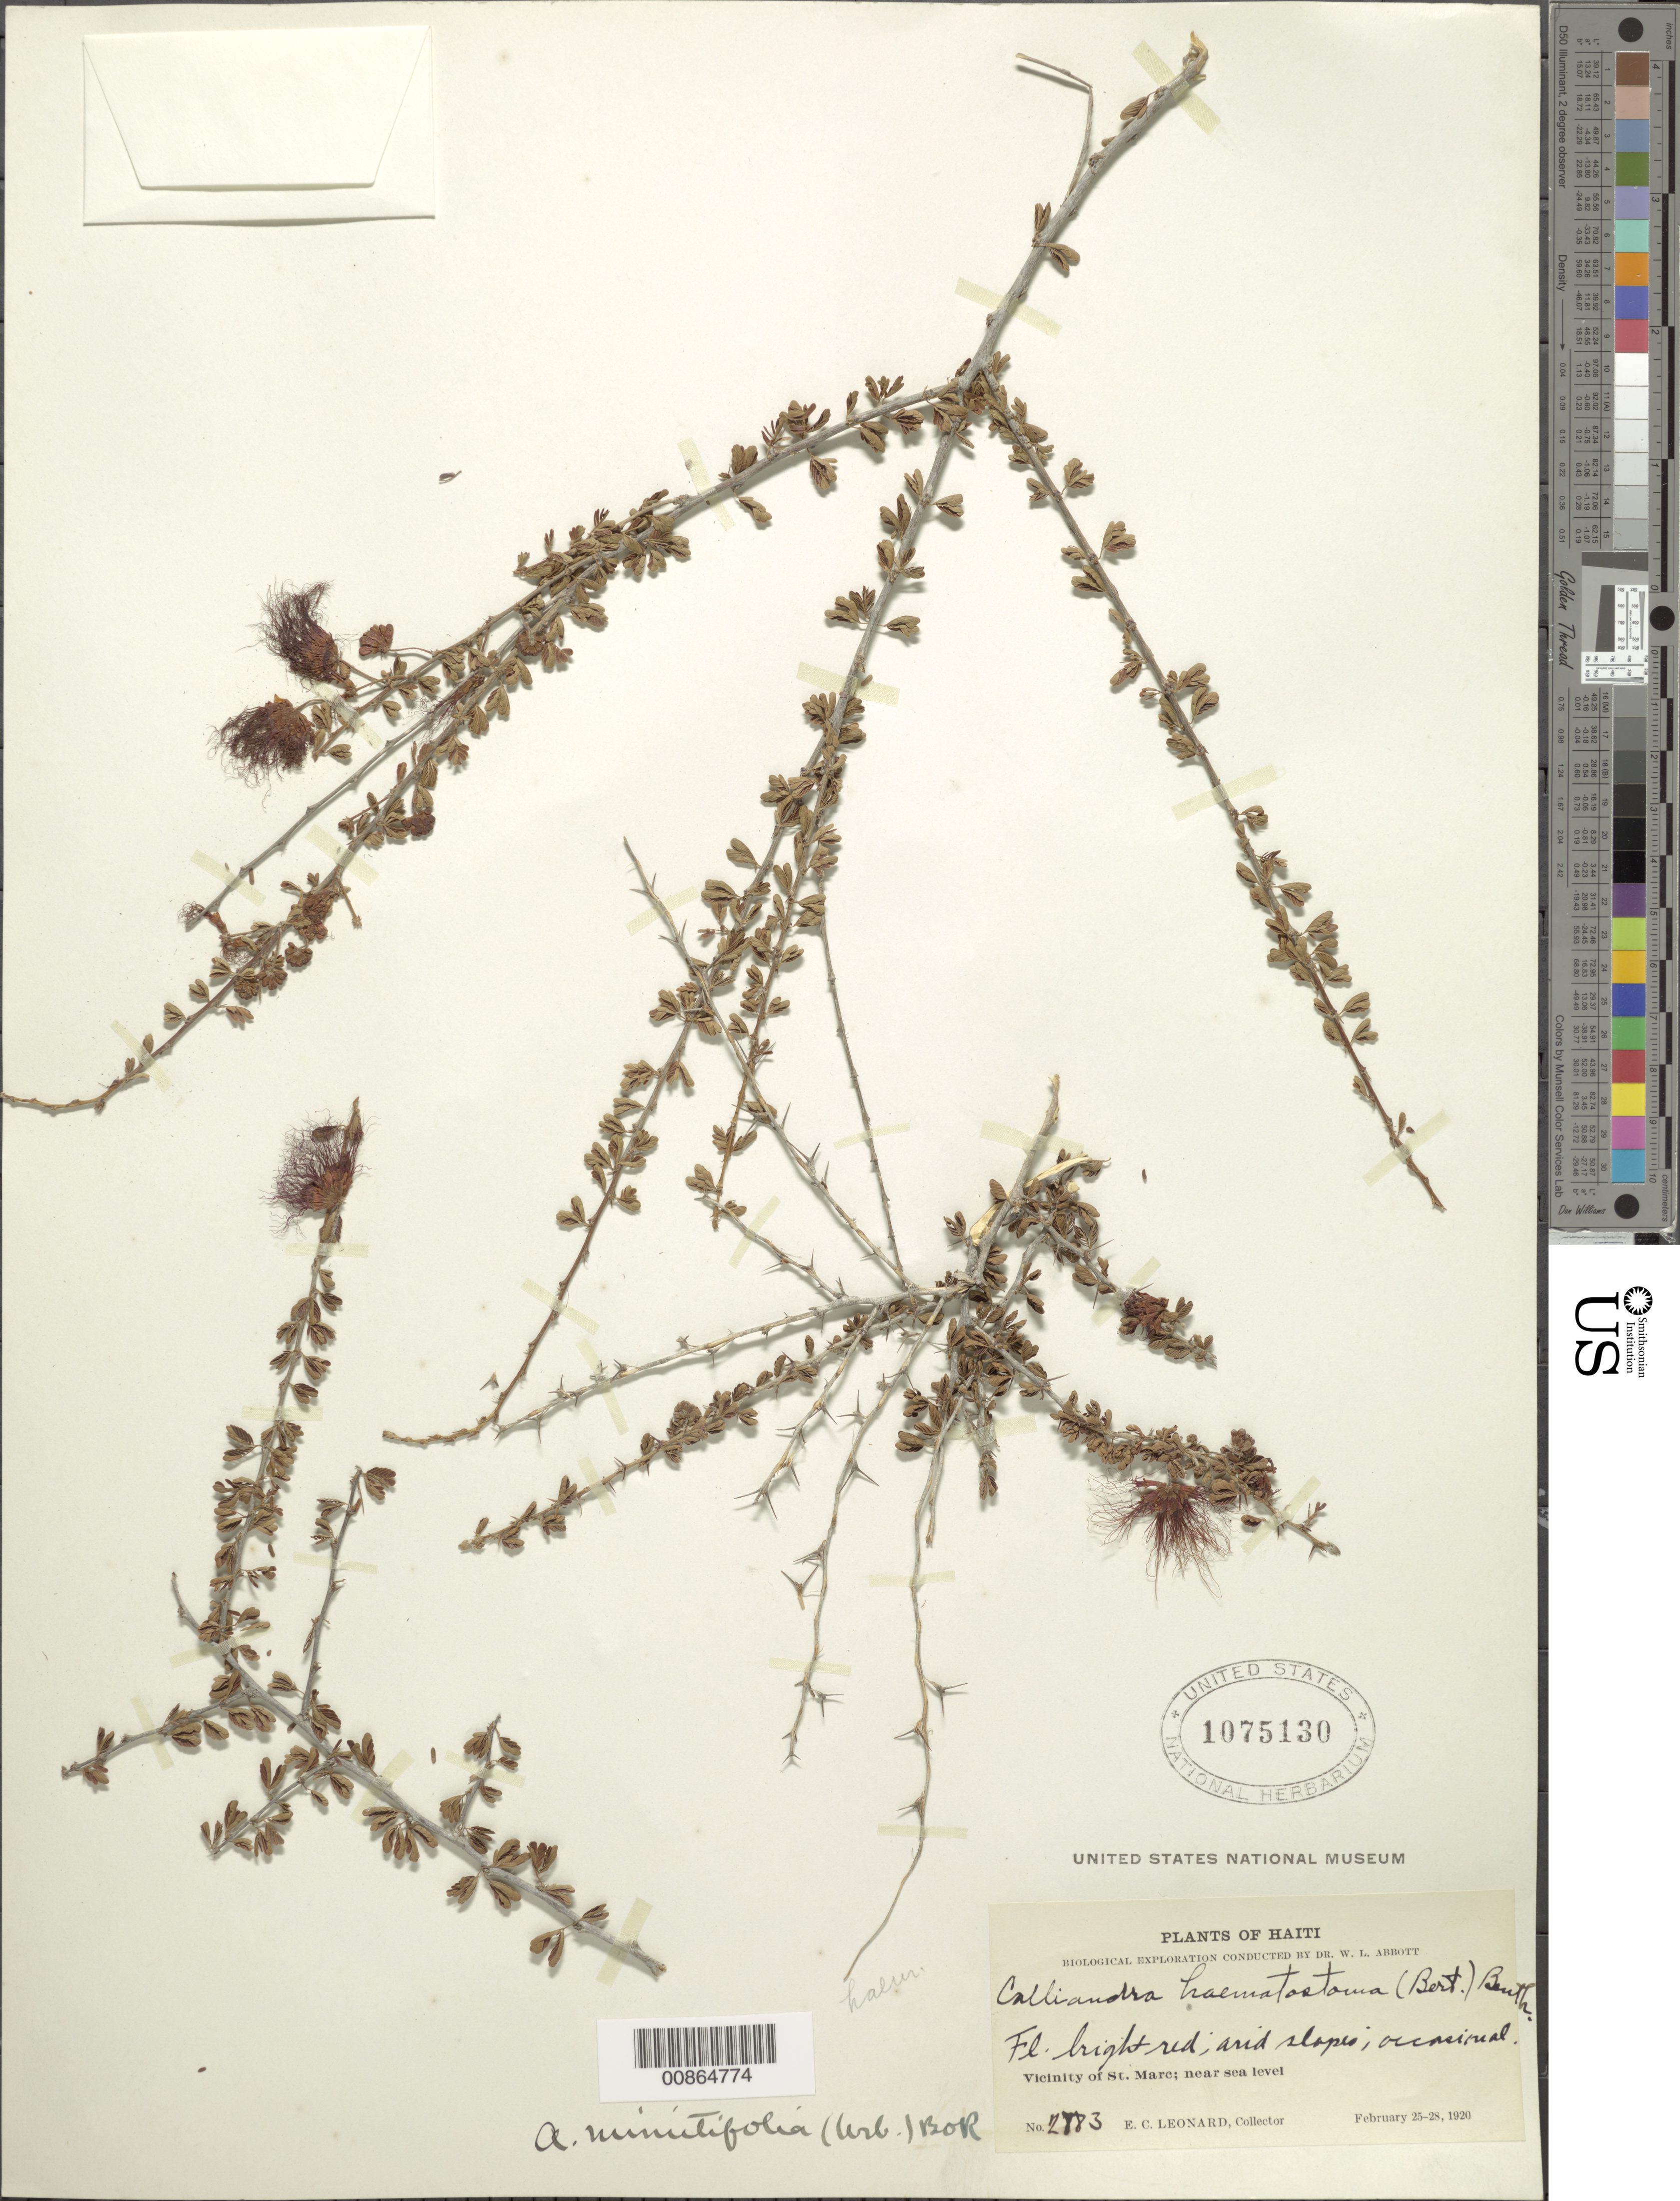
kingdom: Plantae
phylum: Tracheophyta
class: Magnoliopsida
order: Fabales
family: Fabaceae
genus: Calliandra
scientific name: Calliandra minutifolia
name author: Pittier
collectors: E. C. Leonard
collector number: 2883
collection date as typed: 25 Feb 1920 to 28 Feb 1920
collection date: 1920-02-25/1920-02-28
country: Haiti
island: Hispaniola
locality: Vicinity of St. Marc.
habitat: Aridf slopes.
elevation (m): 0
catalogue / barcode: US 1075130